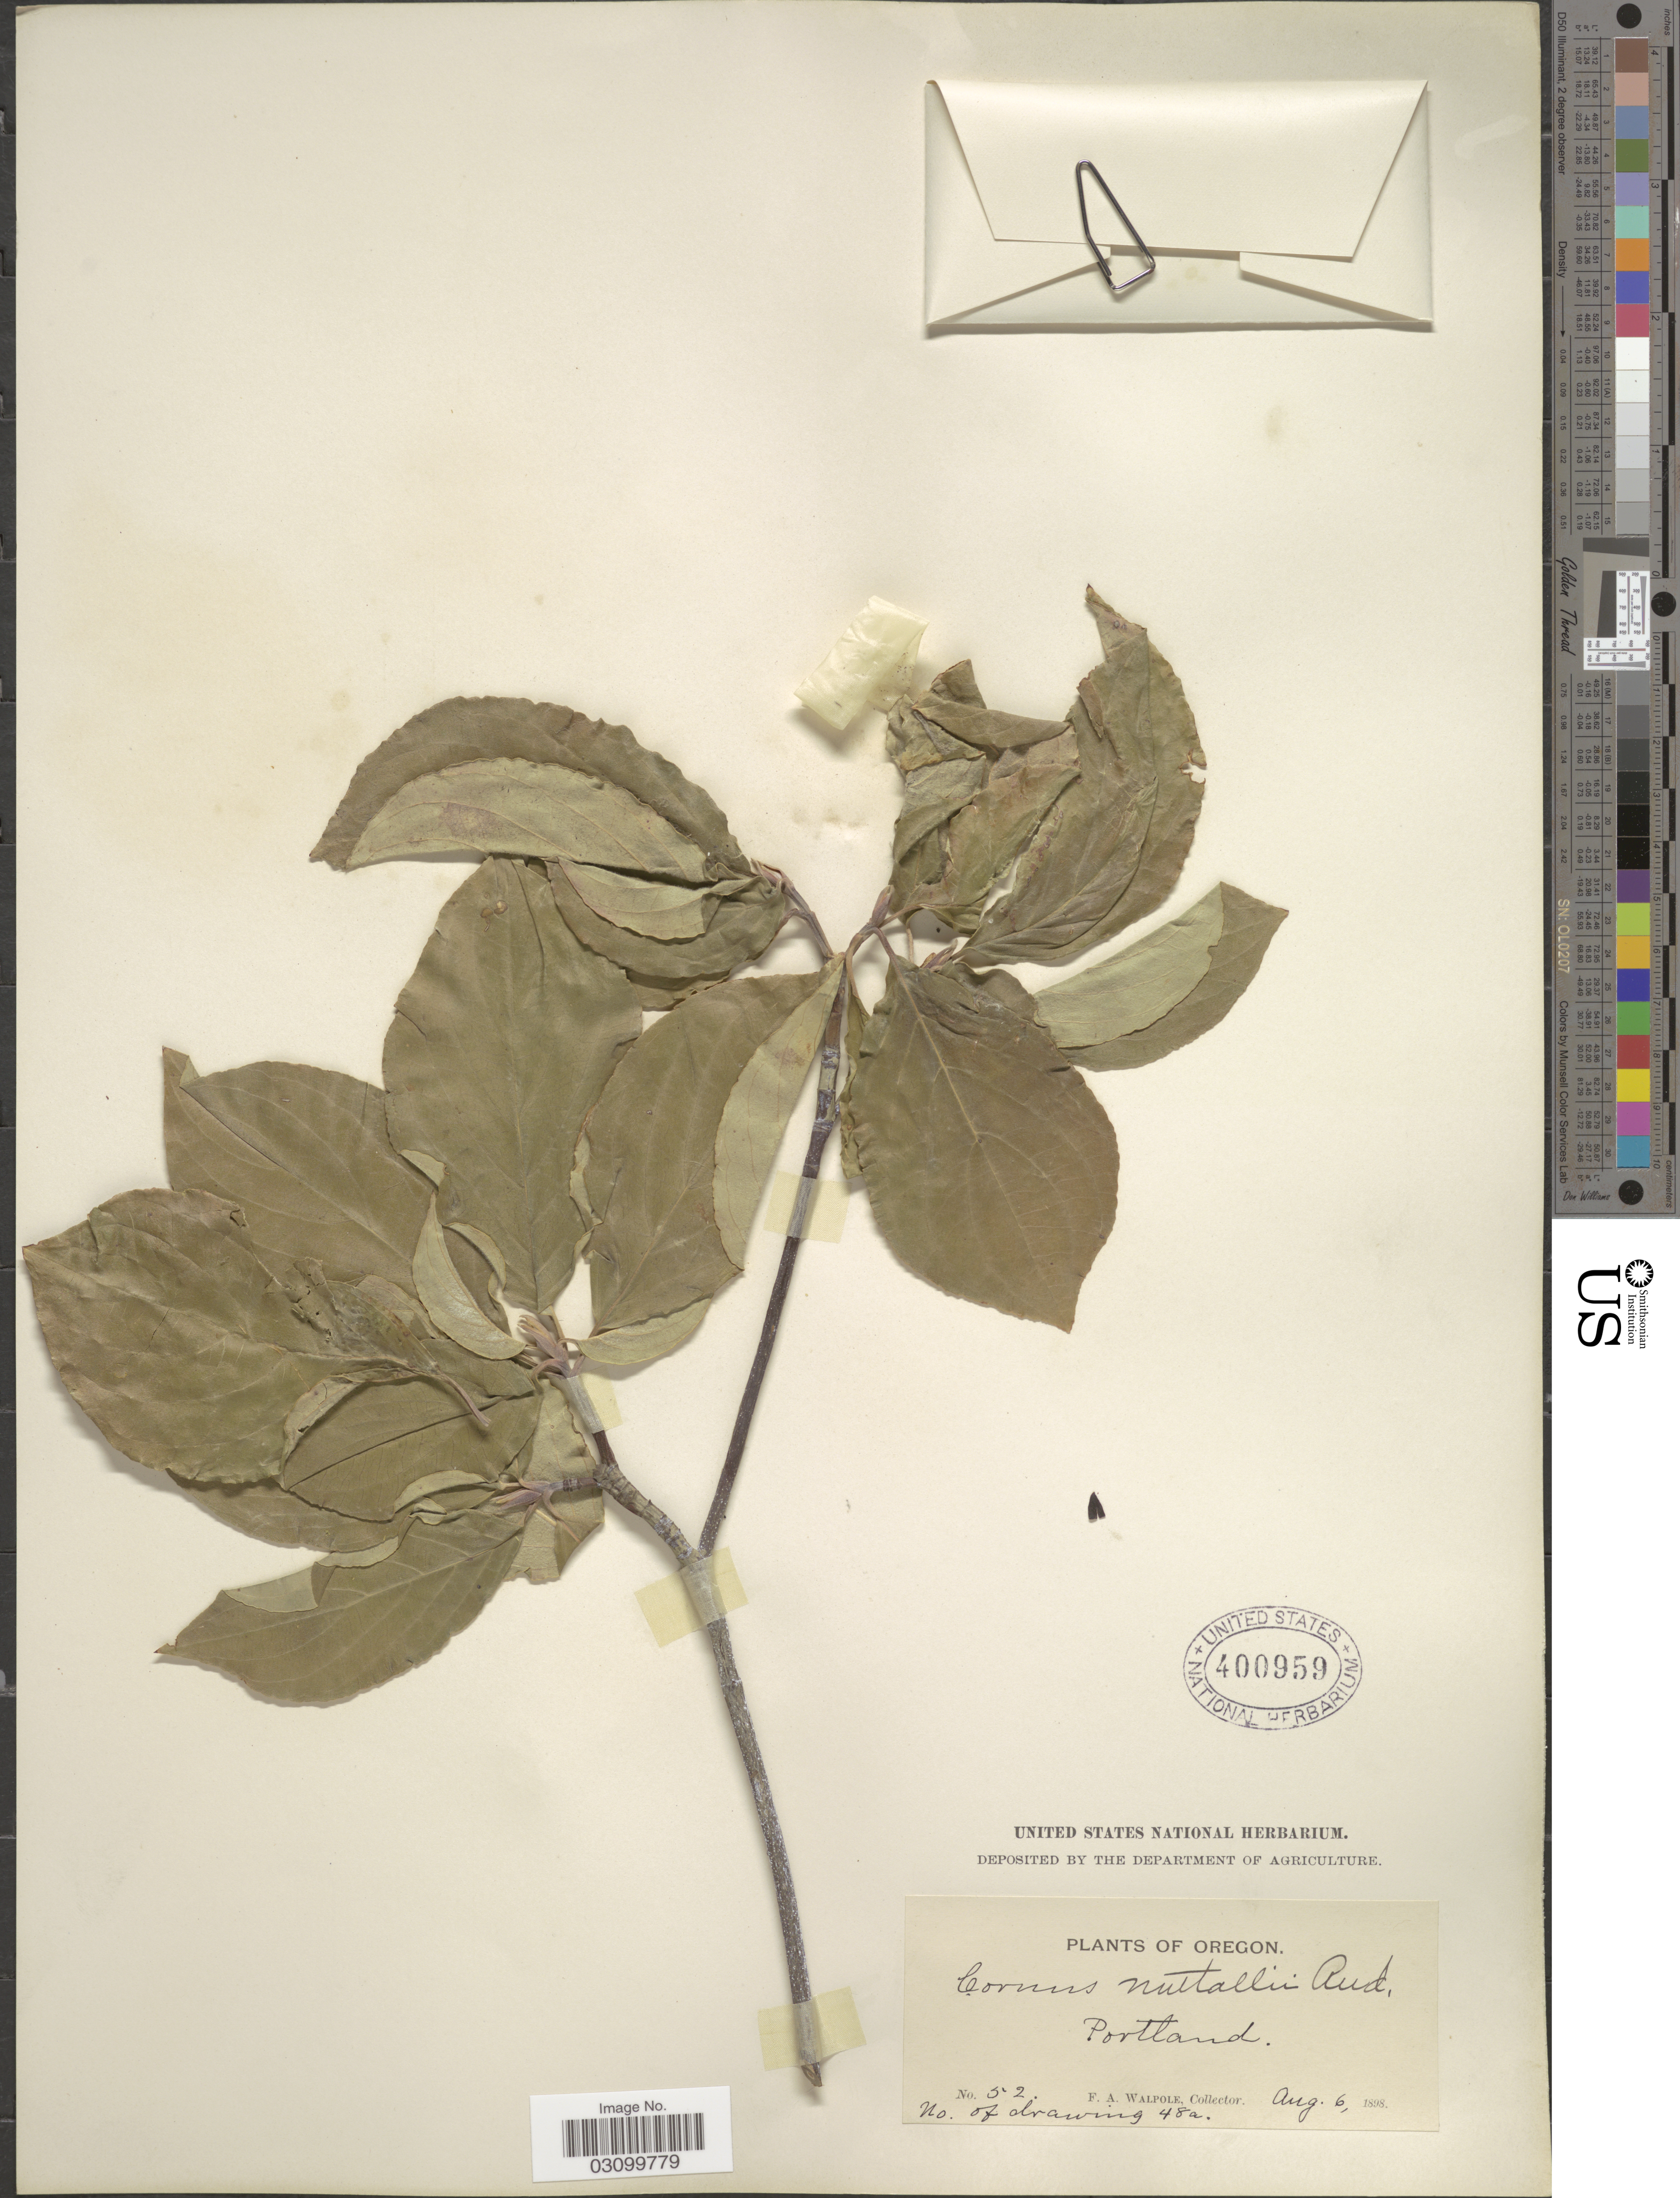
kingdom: Plantae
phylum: Tracheophyta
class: Magnoliopsida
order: Cornales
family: Cornaceae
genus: Cornus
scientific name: Cornus nuttallii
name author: Audubon ex Torr. & A. Gray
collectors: F. Walpole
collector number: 52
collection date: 1898-08-06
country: United States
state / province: Oregon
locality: Portland.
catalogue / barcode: US 400959